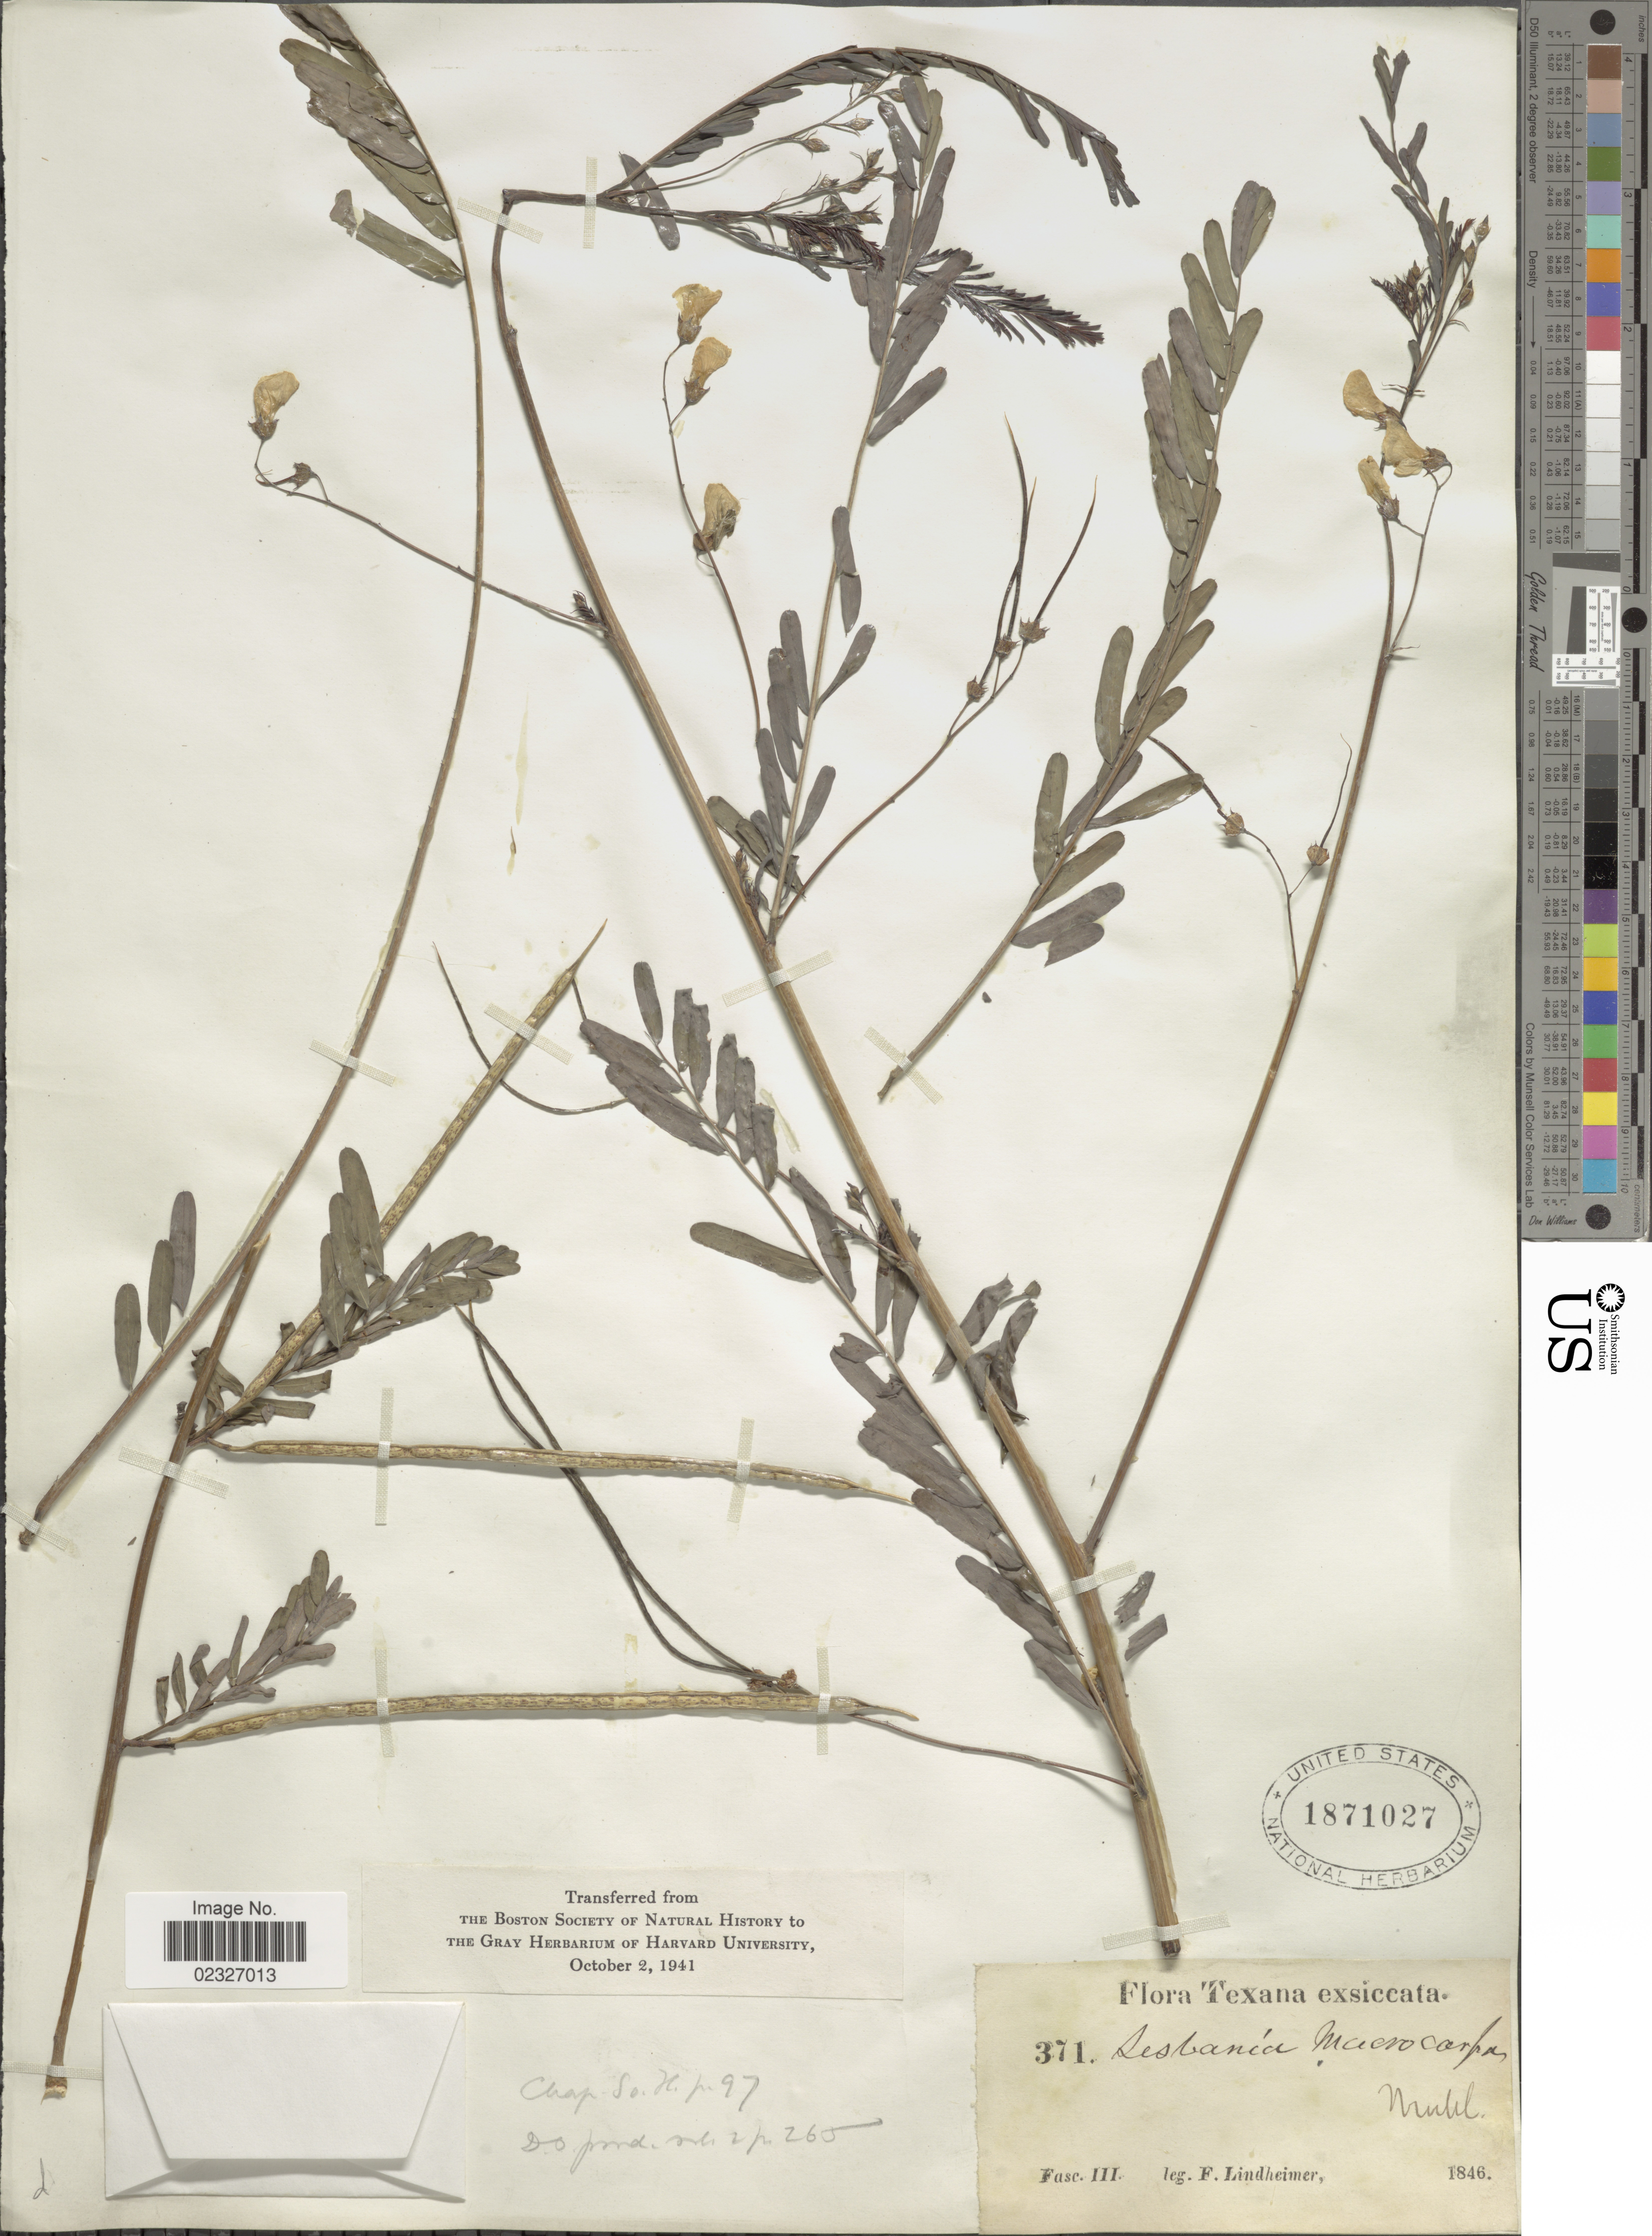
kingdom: Plantae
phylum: Tracheophyta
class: Magnoliopsida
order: Fabales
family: Fabaceae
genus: Sesbania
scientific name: Sesbania exaltata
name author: (Raf.) Cory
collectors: F. J. Lindheimer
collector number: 371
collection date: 1846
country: United States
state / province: Texas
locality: Fasc III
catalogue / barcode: US 1871027